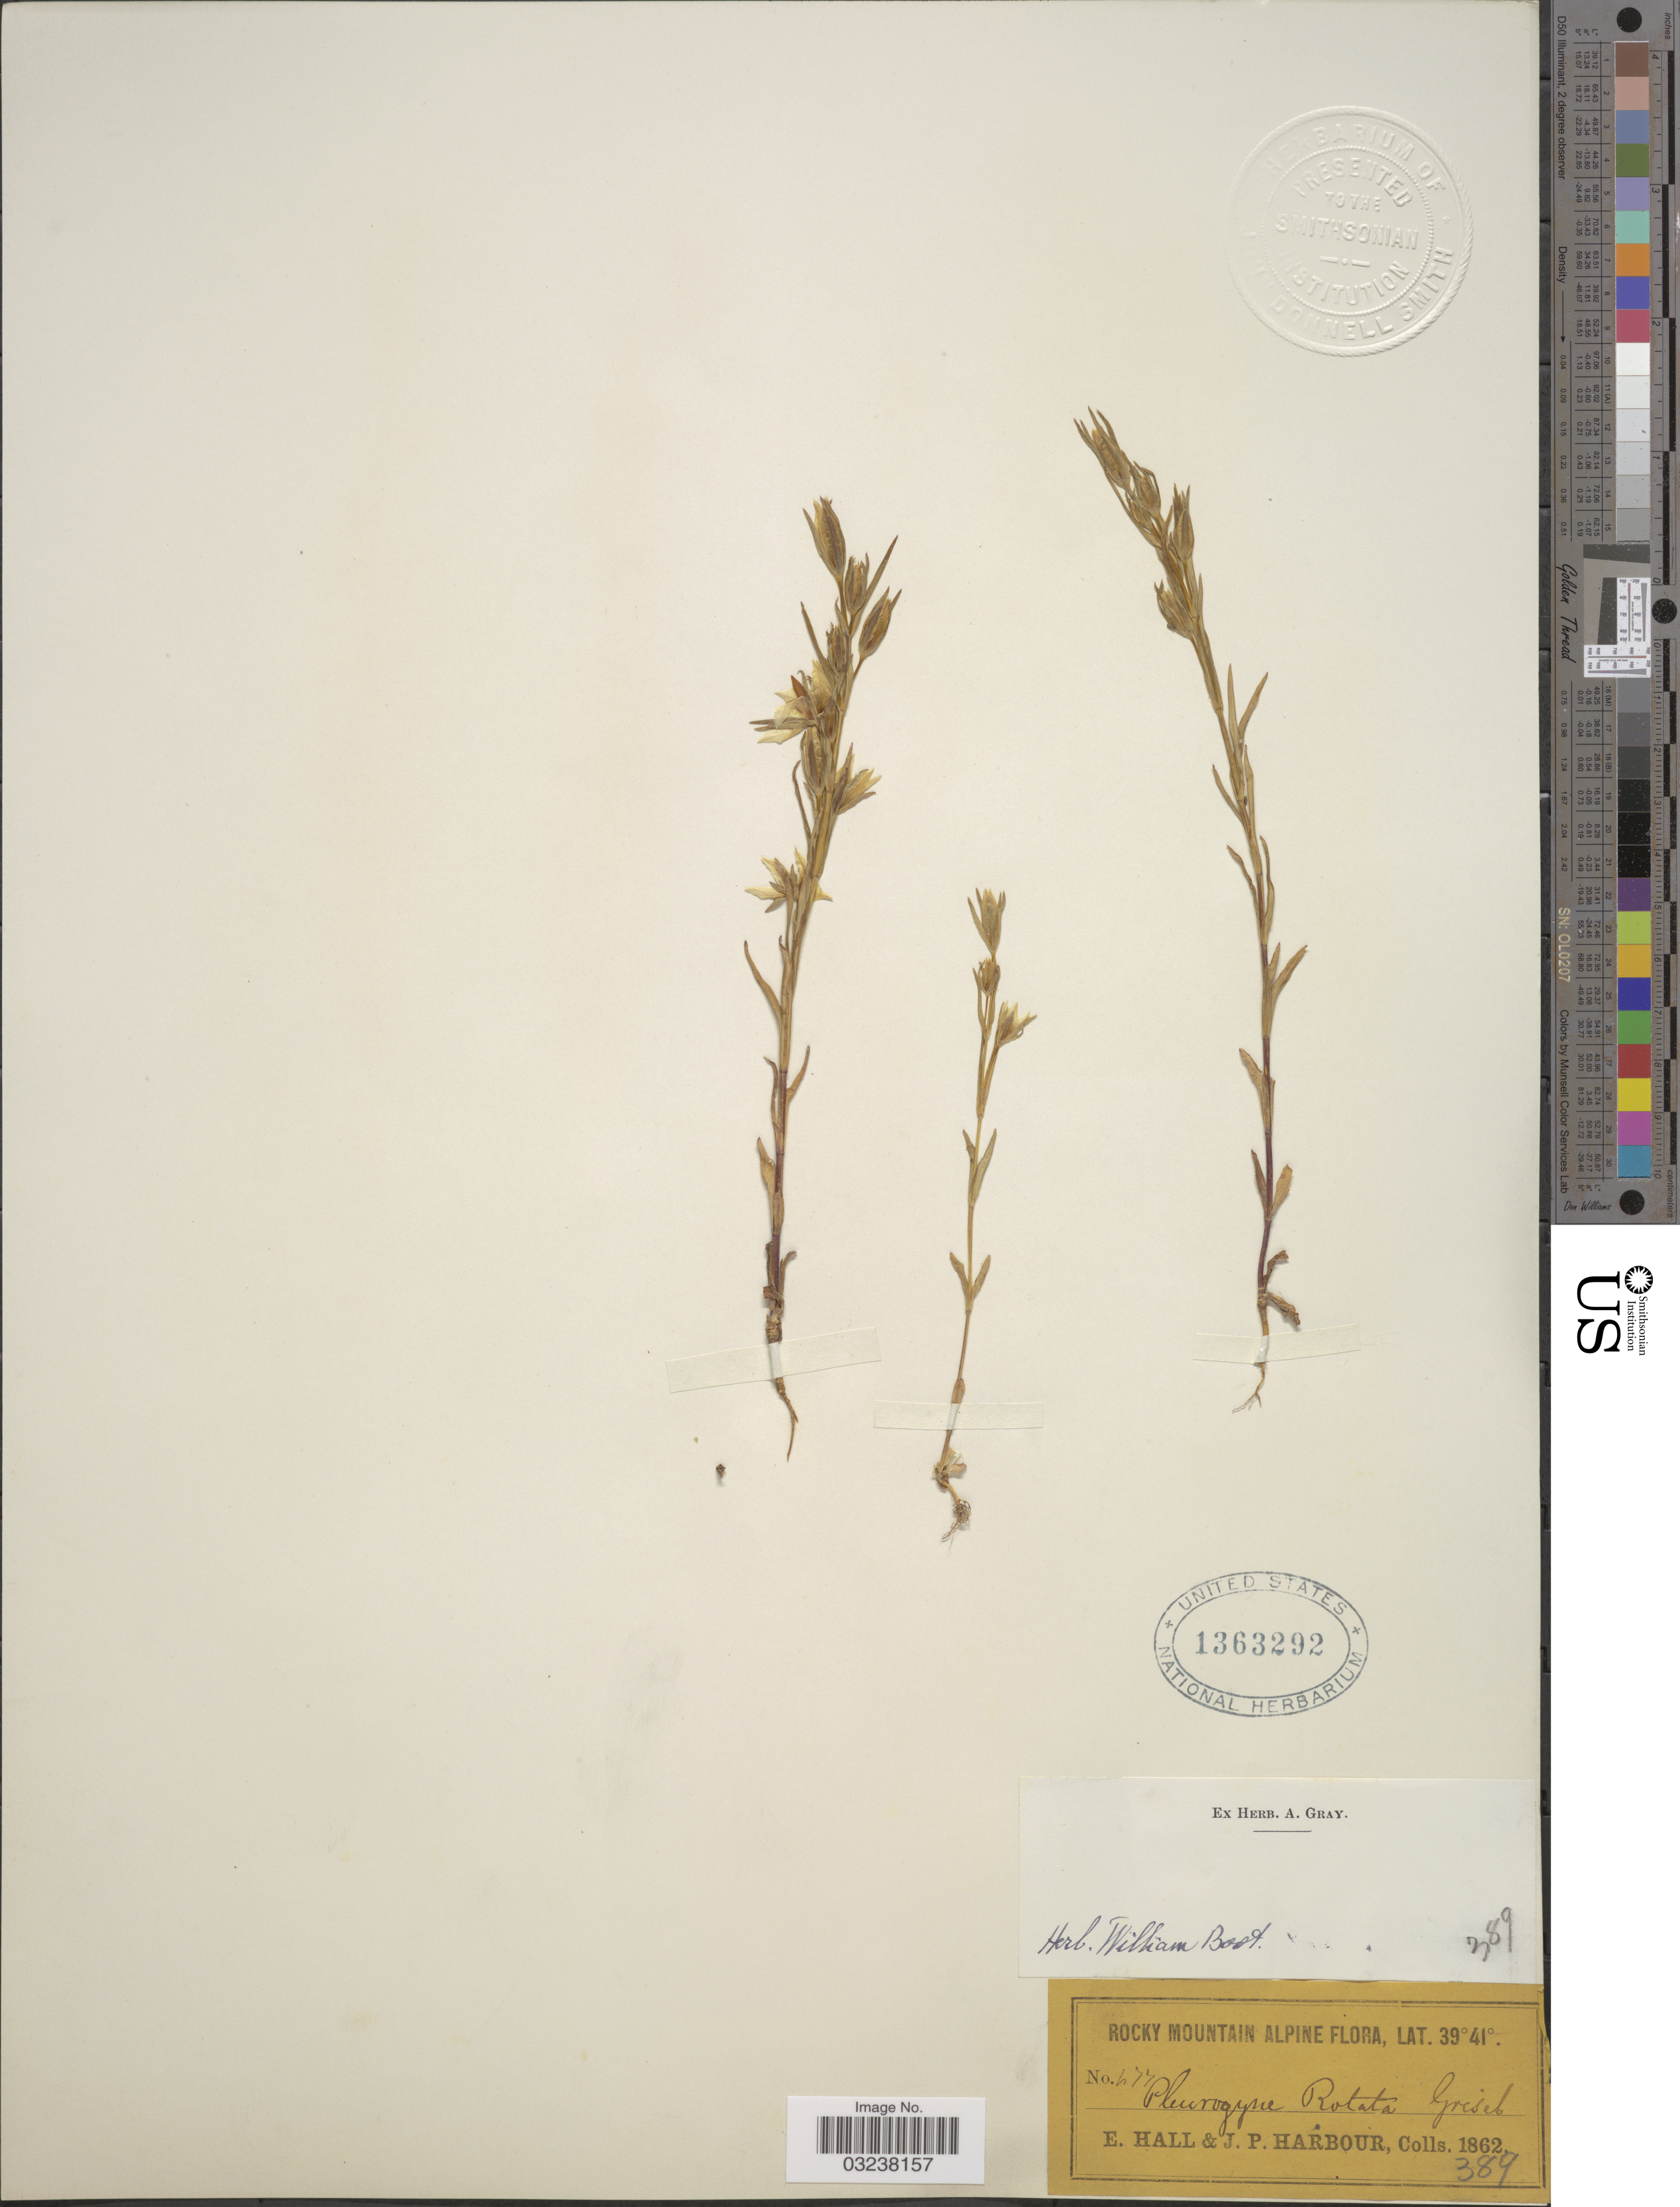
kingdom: Plantae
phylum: Tracheophyta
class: Magnoliopsida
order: Gentianales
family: Gentianaceae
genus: Lomatogonium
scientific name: Lomatogonium rotatum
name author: (L.) Fr.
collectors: E. Hall & J. Harbour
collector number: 477*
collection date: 1862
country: United States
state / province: Colorado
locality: Rocky Mtns. Alpine.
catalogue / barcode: US 1363292